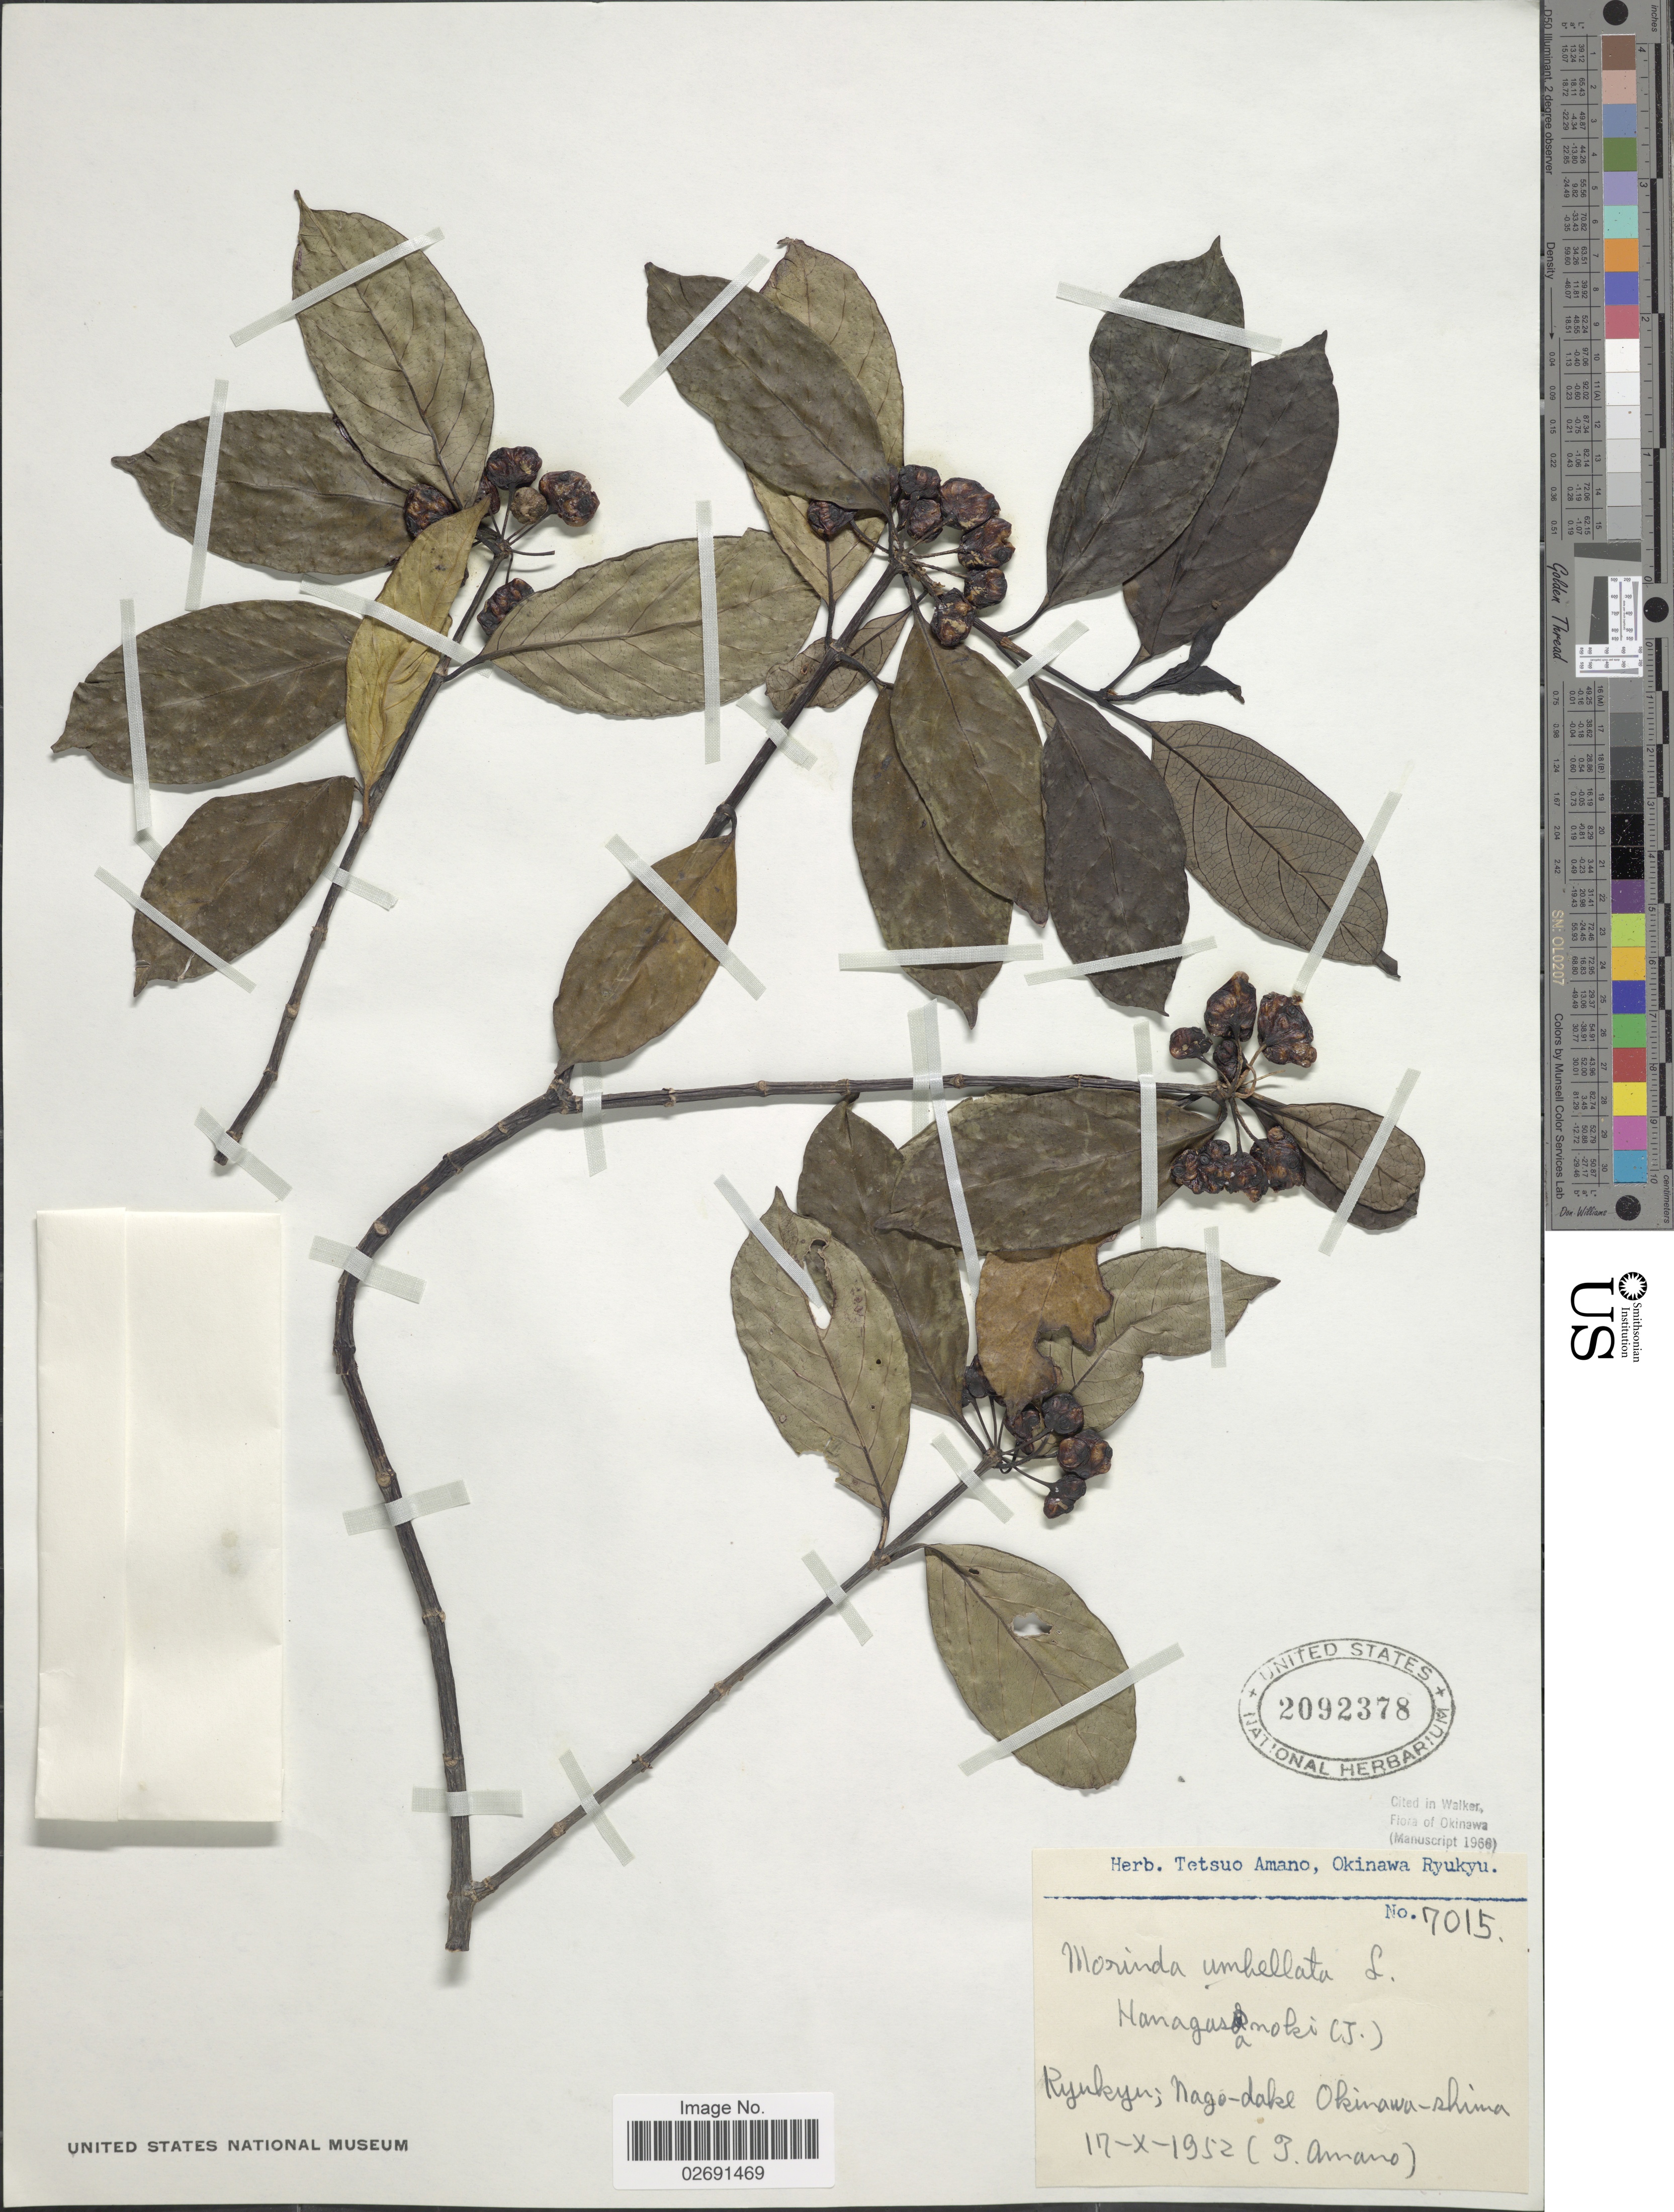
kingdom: Plantae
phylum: Tracheophyta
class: Magnoliopsida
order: Gentianales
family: Rubiaceae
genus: Gynochthodes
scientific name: Gynochthodes umbellata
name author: (L.) Razafim. & B. Bremer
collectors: T. Amano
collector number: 7015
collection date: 1952-10-17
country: Japan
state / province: Okinawa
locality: Ryunkyu; Nago-dake, Okinawa-shima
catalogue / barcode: US 2092378